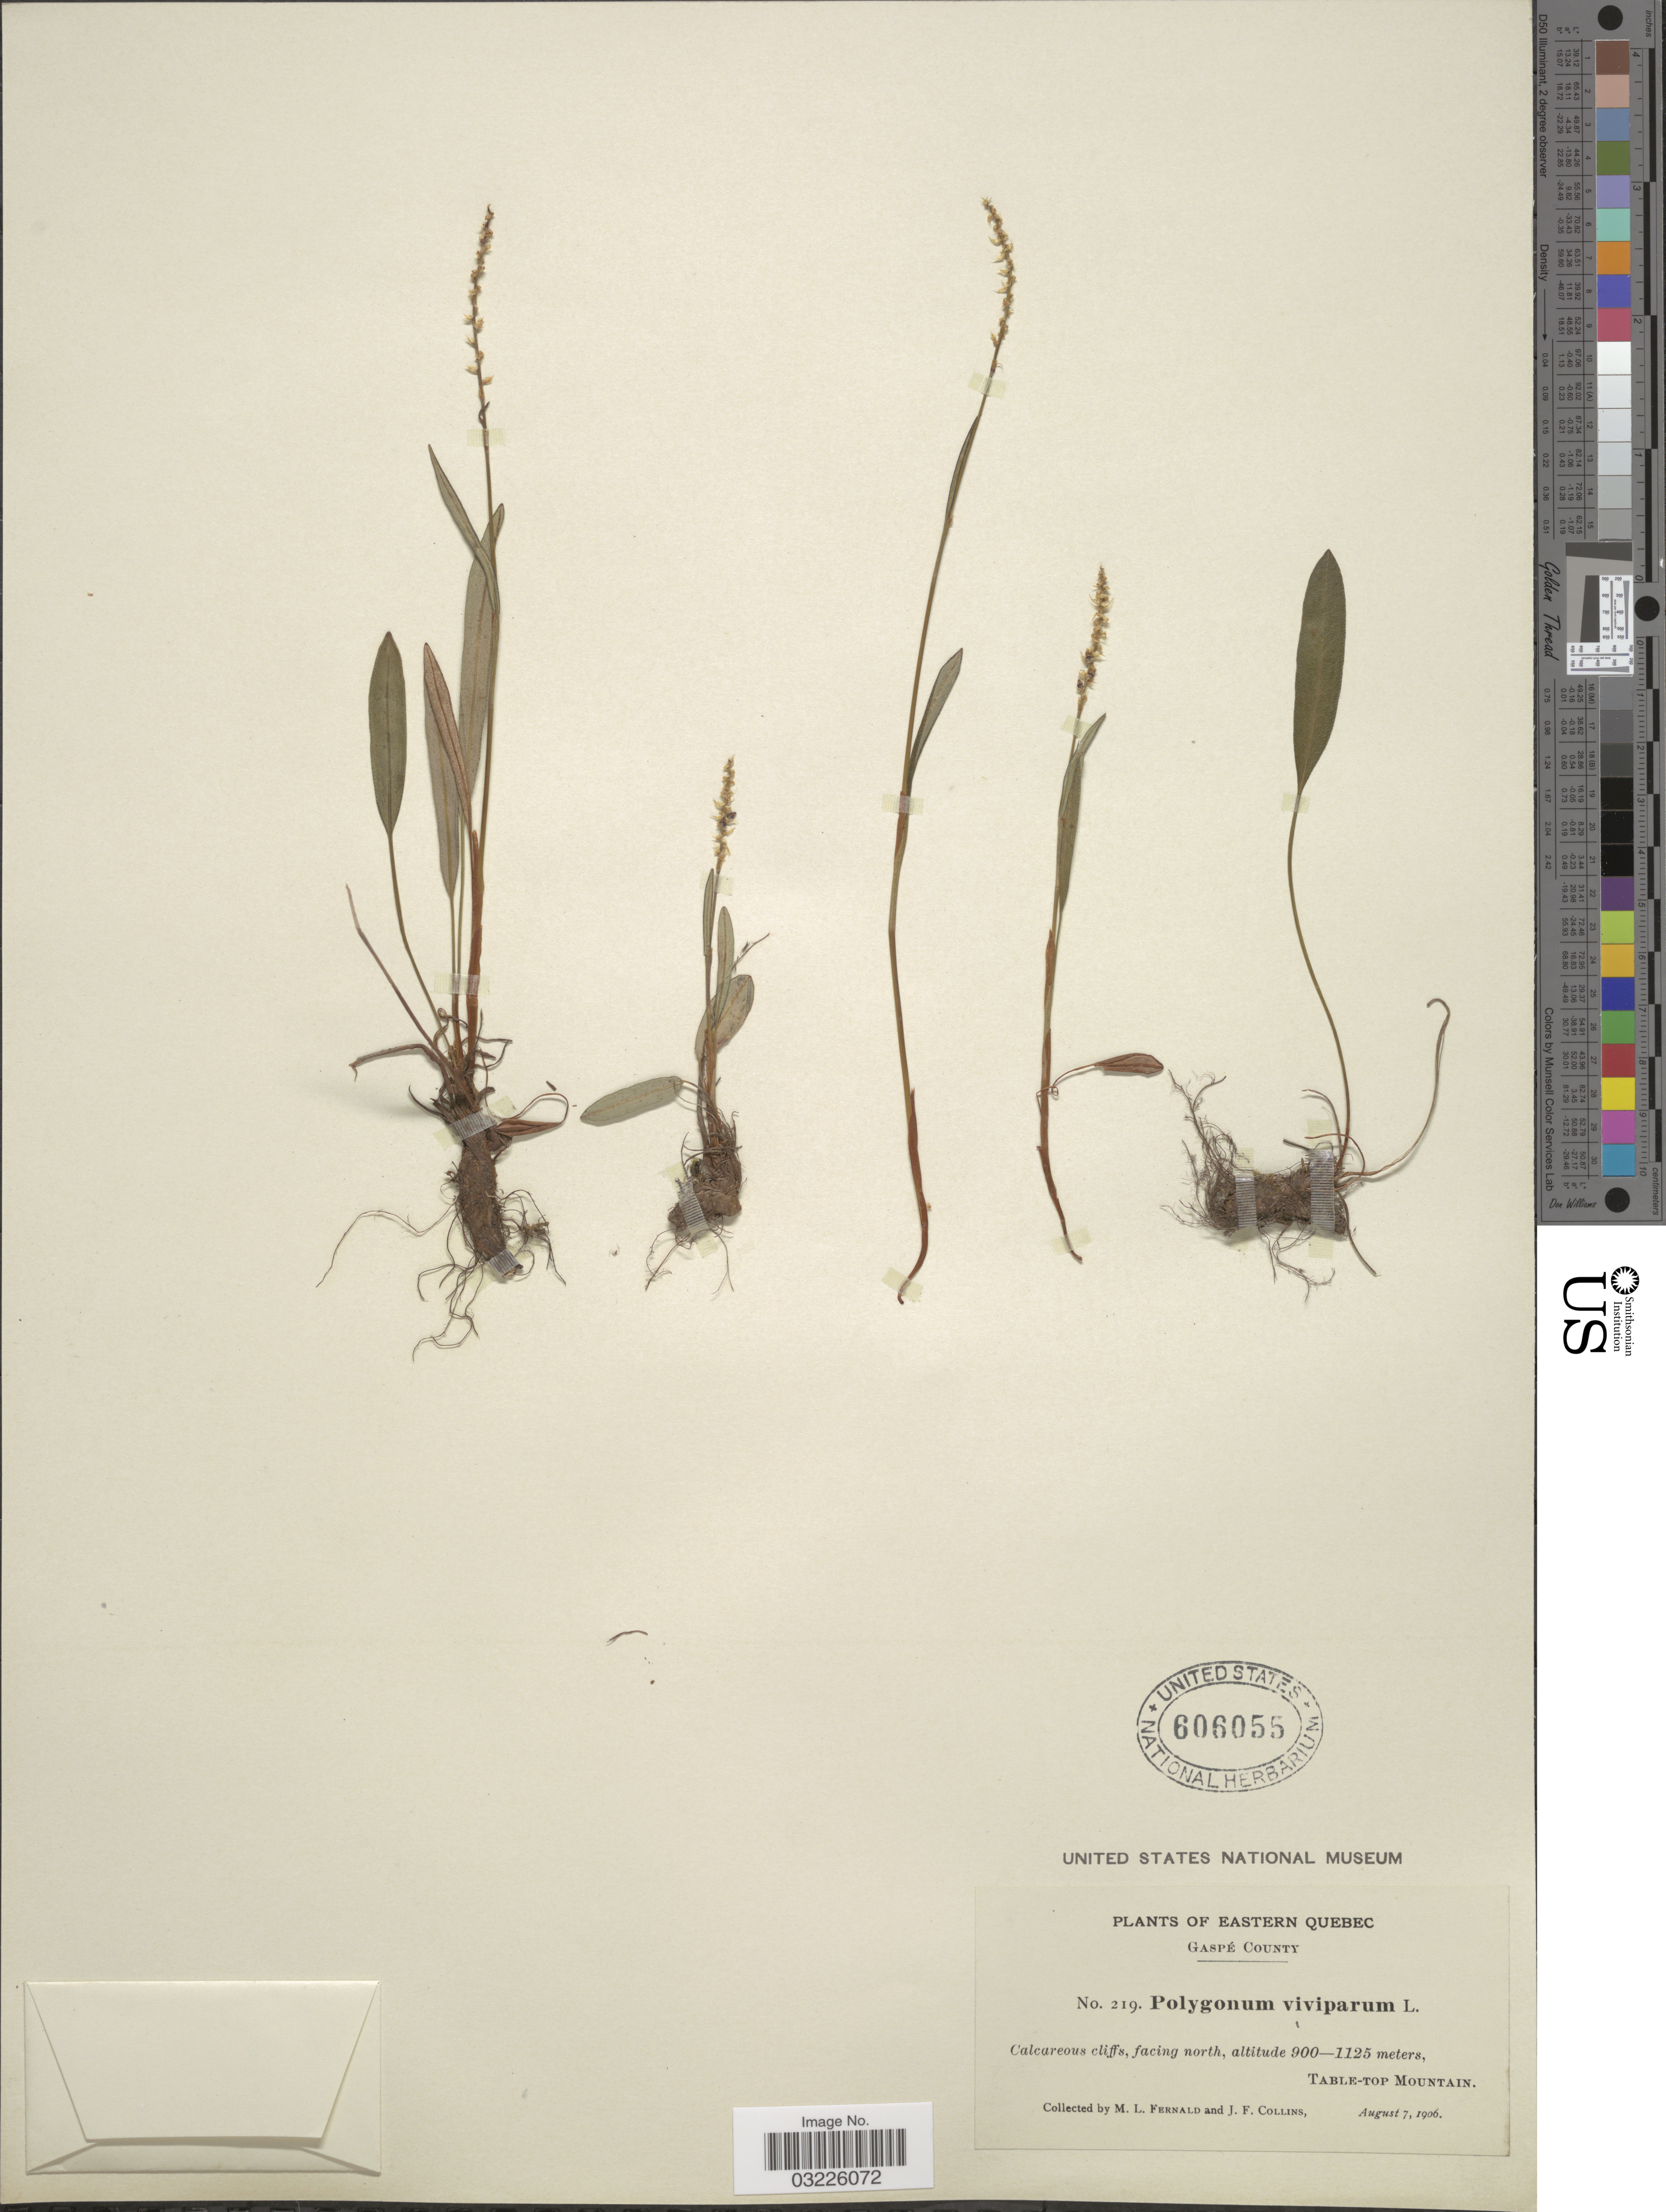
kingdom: Plantae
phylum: Tracheophyta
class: Magnoliopsida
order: Caryophyllales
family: Polygonaceae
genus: Bistorta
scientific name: Bistorta vivipara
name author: (L.) Delarbre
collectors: M. L. Fernald & J. Collins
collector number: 219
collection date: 1906-08-07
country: Canada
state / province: Quebec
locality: Eastern Quebec. Gaspé County. Table-top Mountain.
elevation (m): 900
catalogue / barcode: US 606055